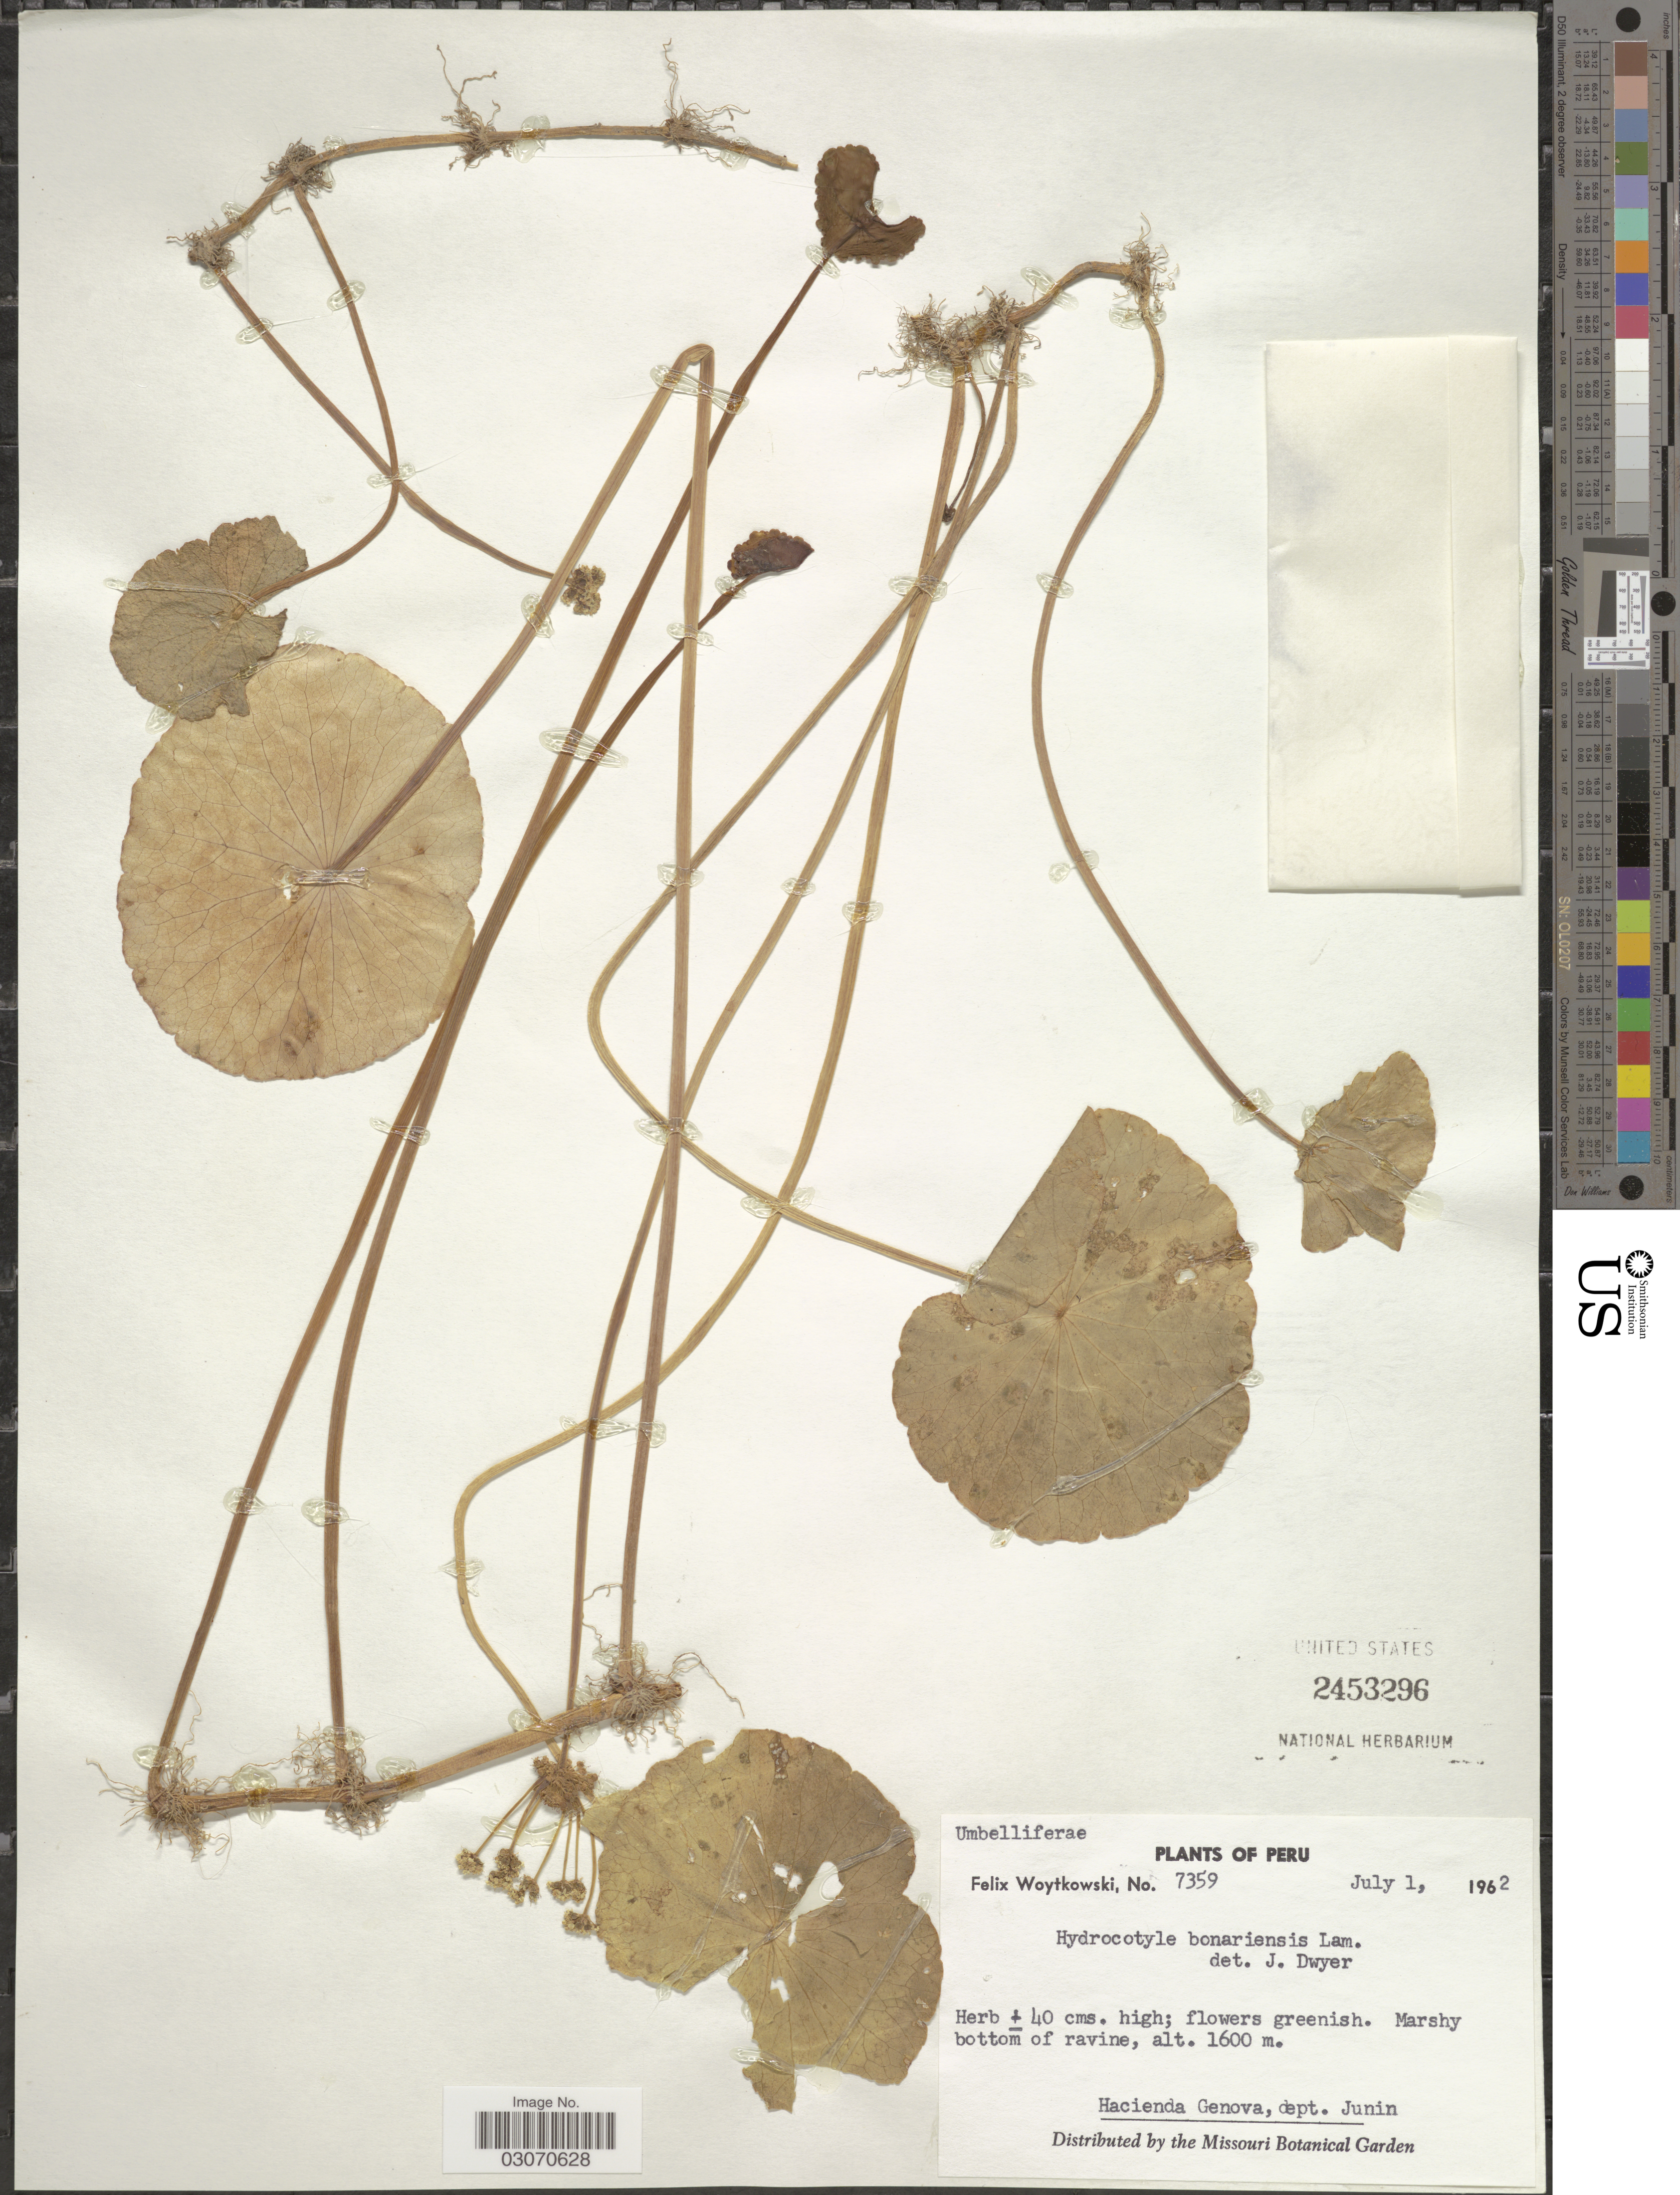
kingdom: Plantae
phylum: Tracheophyta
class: Magnoliopsida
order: Apiales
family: Araliaceae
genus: Hydrocotyle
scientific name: Hydrocotyle bonariensis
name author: Lam.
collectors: F. Woytkowski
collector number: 7359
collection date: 1962-07-01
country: Peru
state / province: Junín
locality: Hacienda Genova, dept. Junin.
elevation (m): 1600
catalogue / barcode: US 2453296